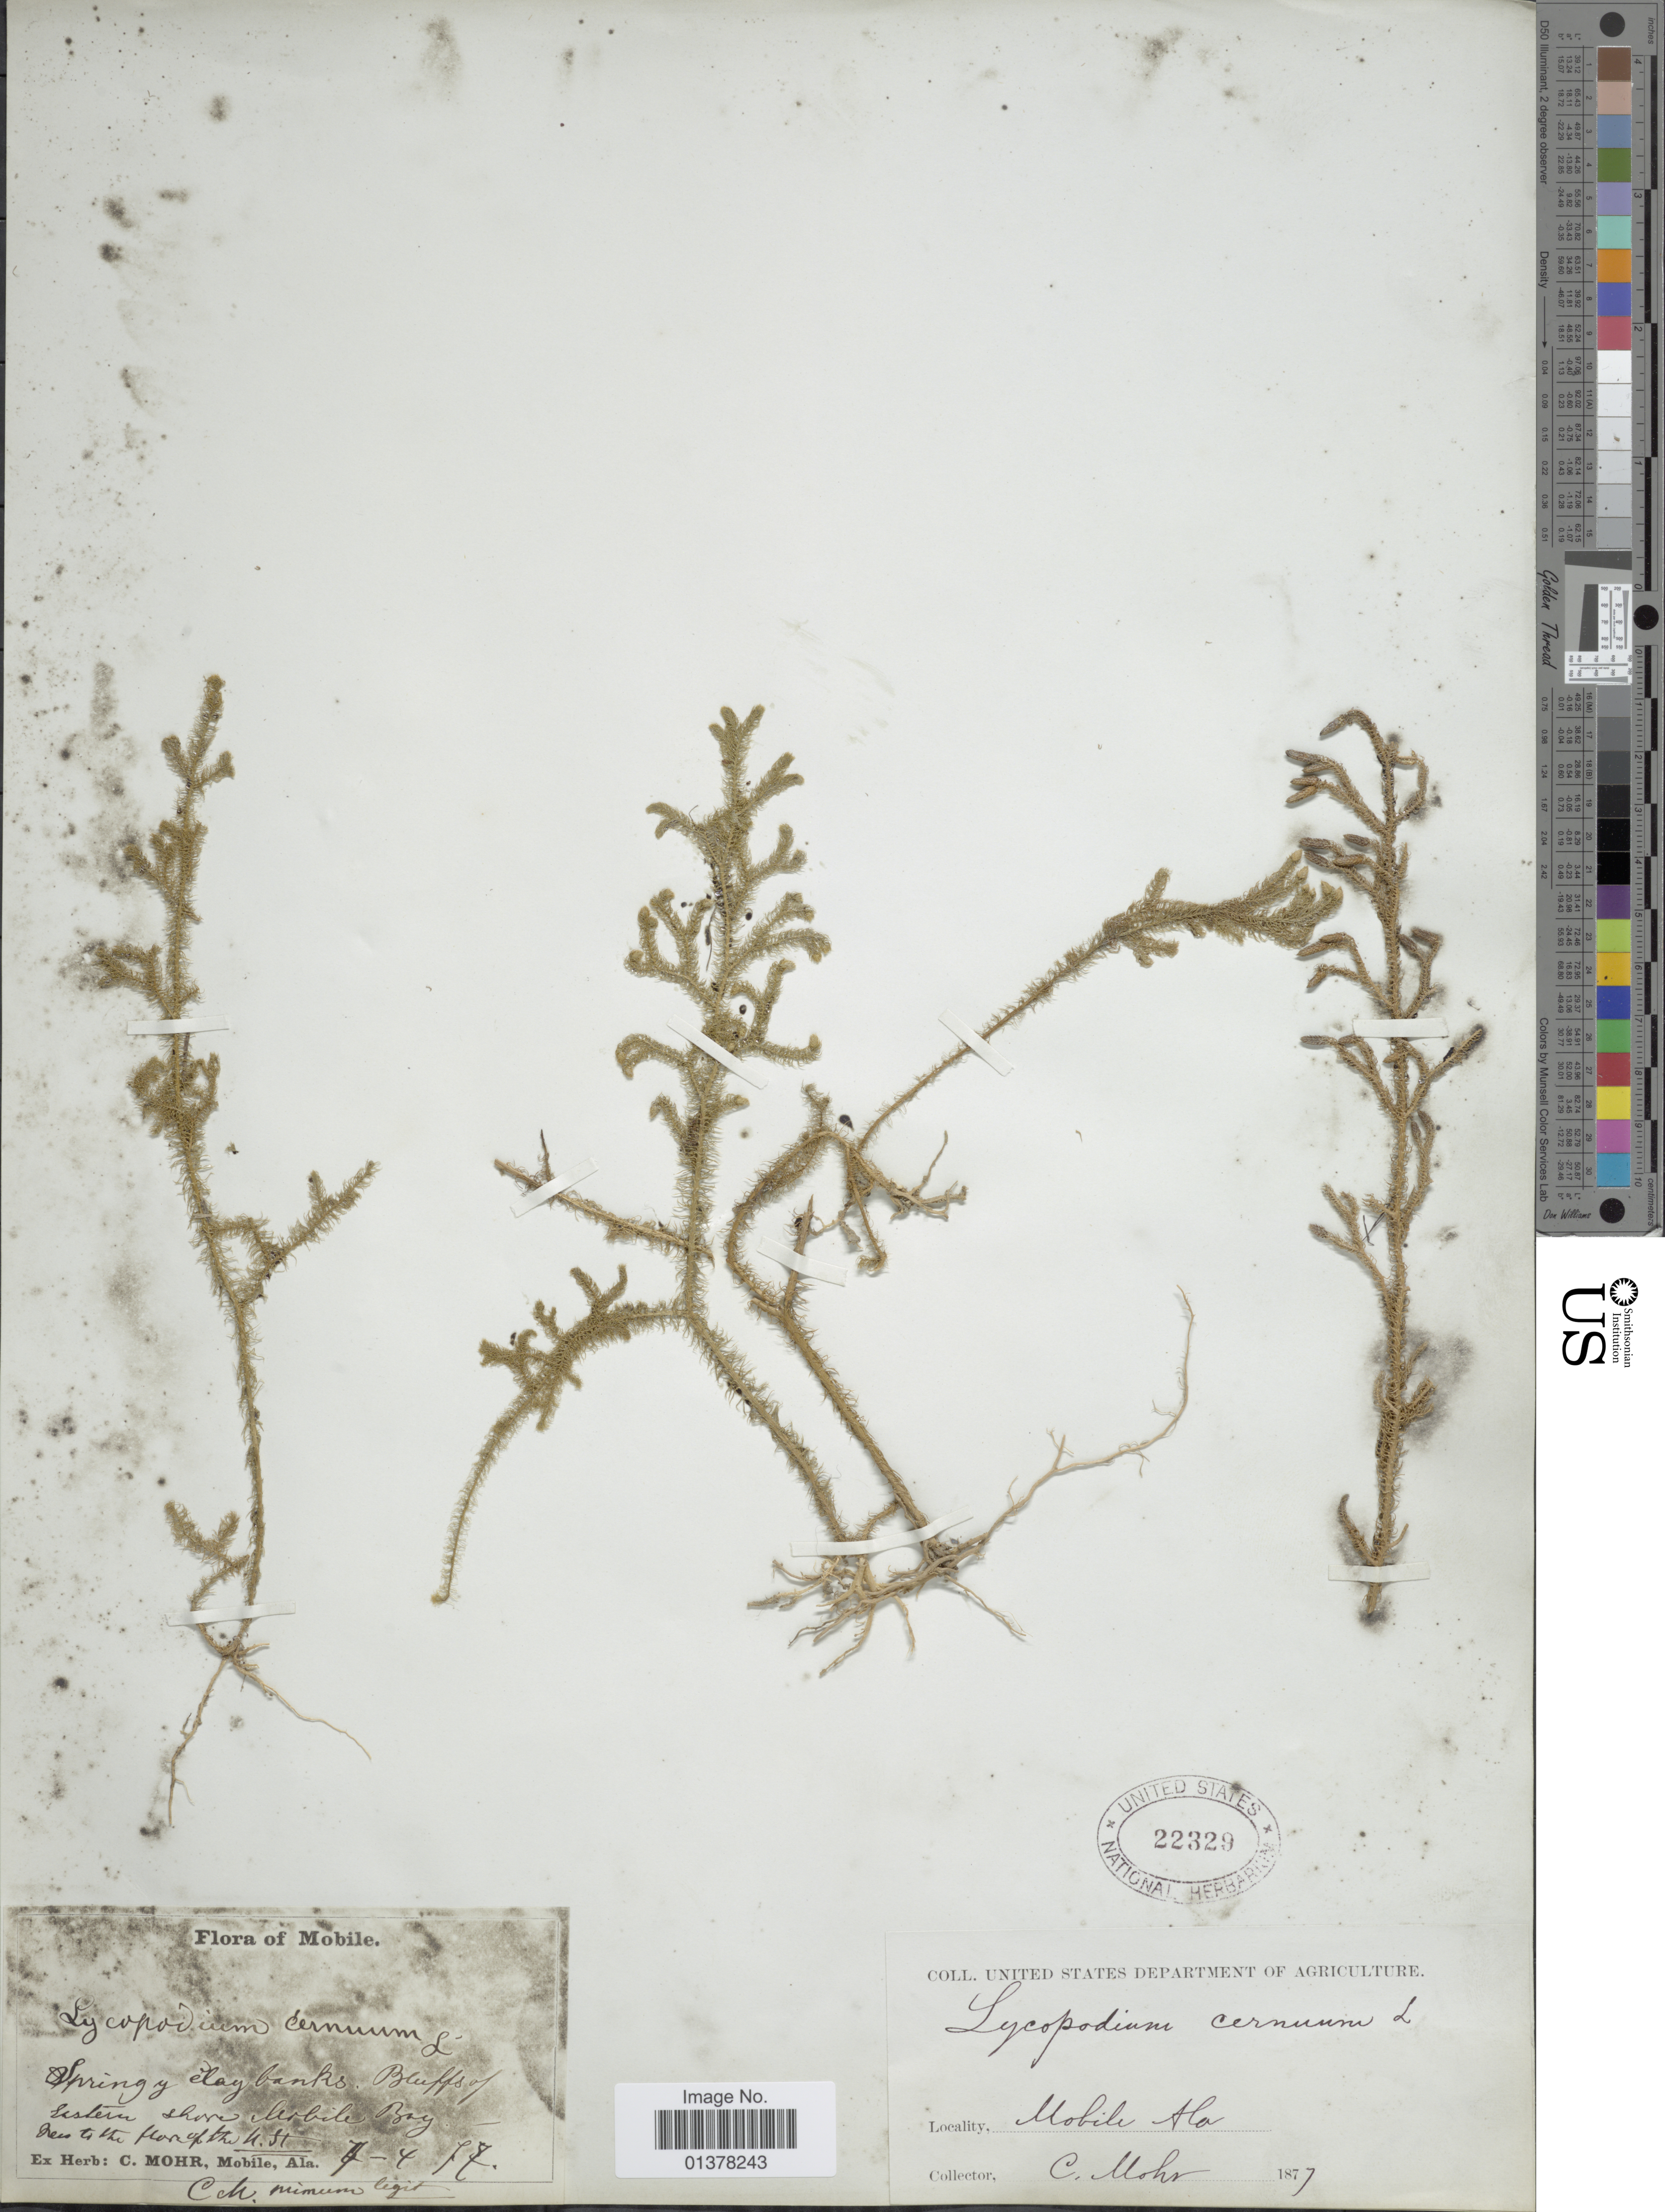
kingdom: Plantae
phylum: Tracheophyta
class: Lycopodiopsida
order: Lycopodiales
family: Lycopodiaceae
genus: Palhinhaea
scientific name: Palhinhaea cernua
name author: (L.) Vasc. & Franco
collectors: C. T. Mohr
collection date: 1877-04-07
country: United States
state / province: Alabama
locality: Eastern shore of Mobile Bay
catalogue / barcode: US 22329